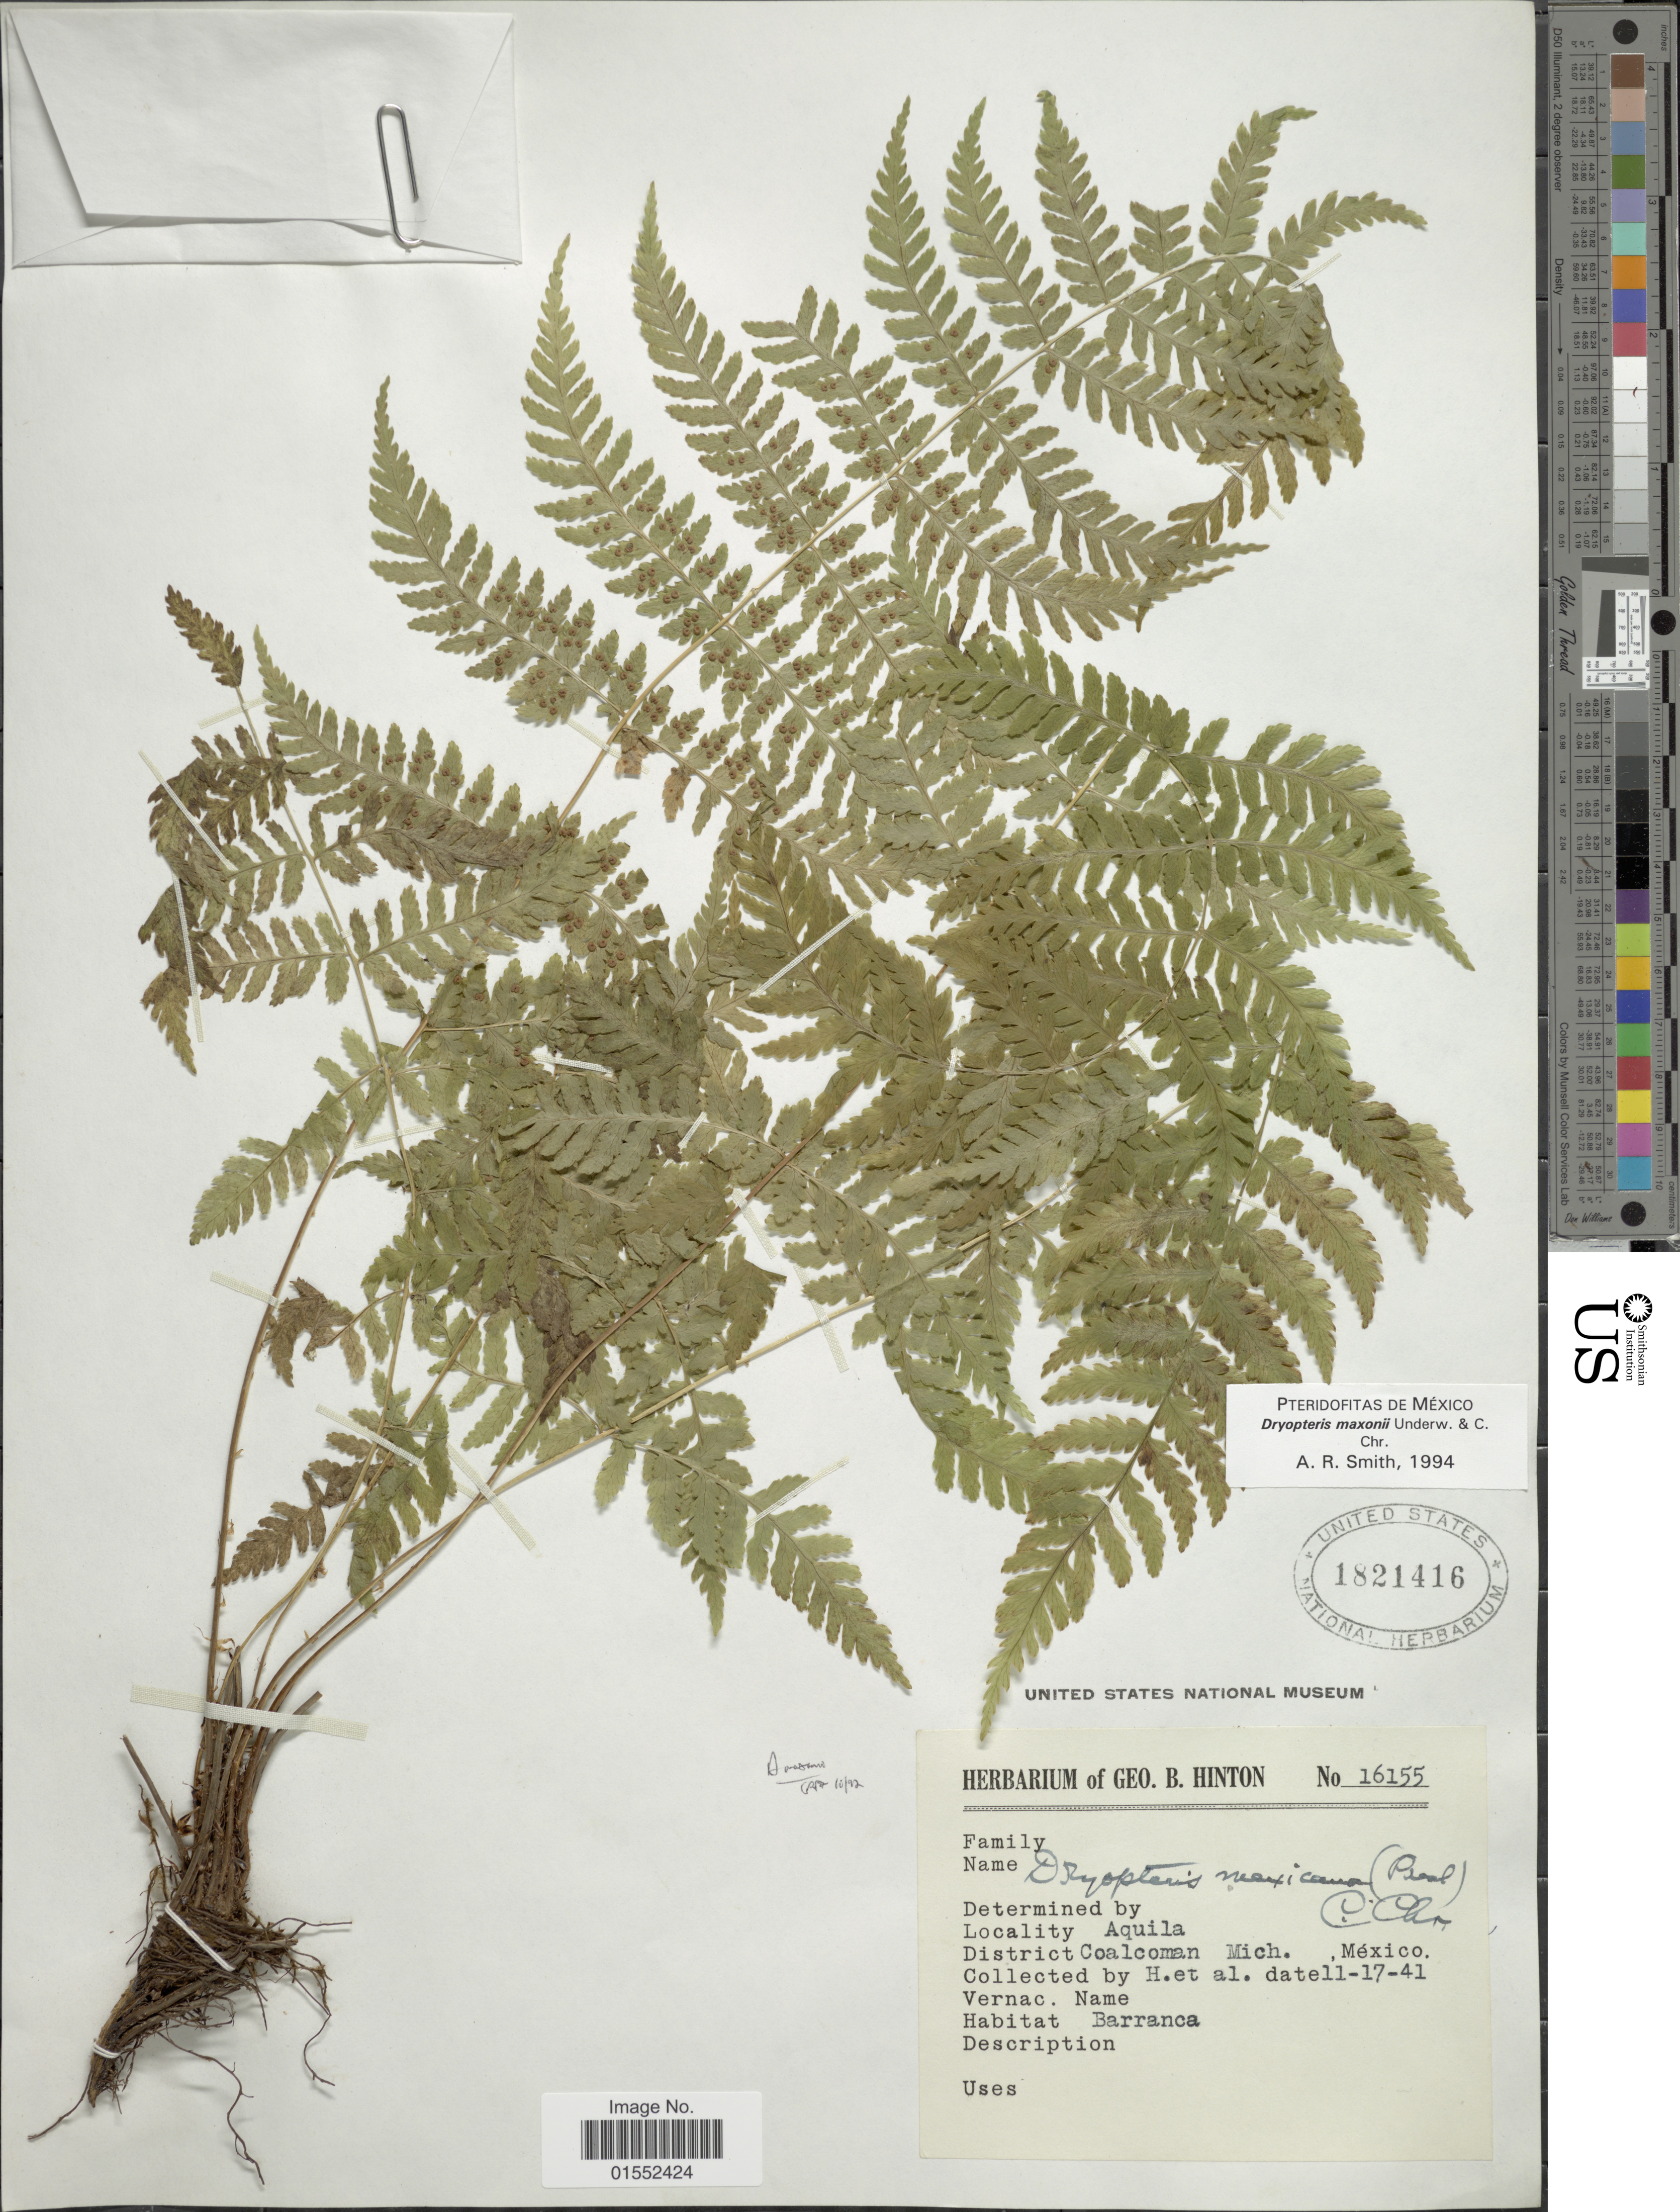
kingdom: Plantae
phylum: Tracheophyta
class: Polypodiopsida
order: Polypodiales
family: Dryopteridaceae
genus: Dryopteris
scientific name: Dryopteris maxonii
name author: Underw. & C. Chr.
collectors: G. B. Hinton & et al.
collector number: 16155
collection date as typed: Transcribed d/m/y: 17/11/41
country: Mexico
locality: Aquila. District Coalcoman, Mic.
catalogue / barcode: US 1821416